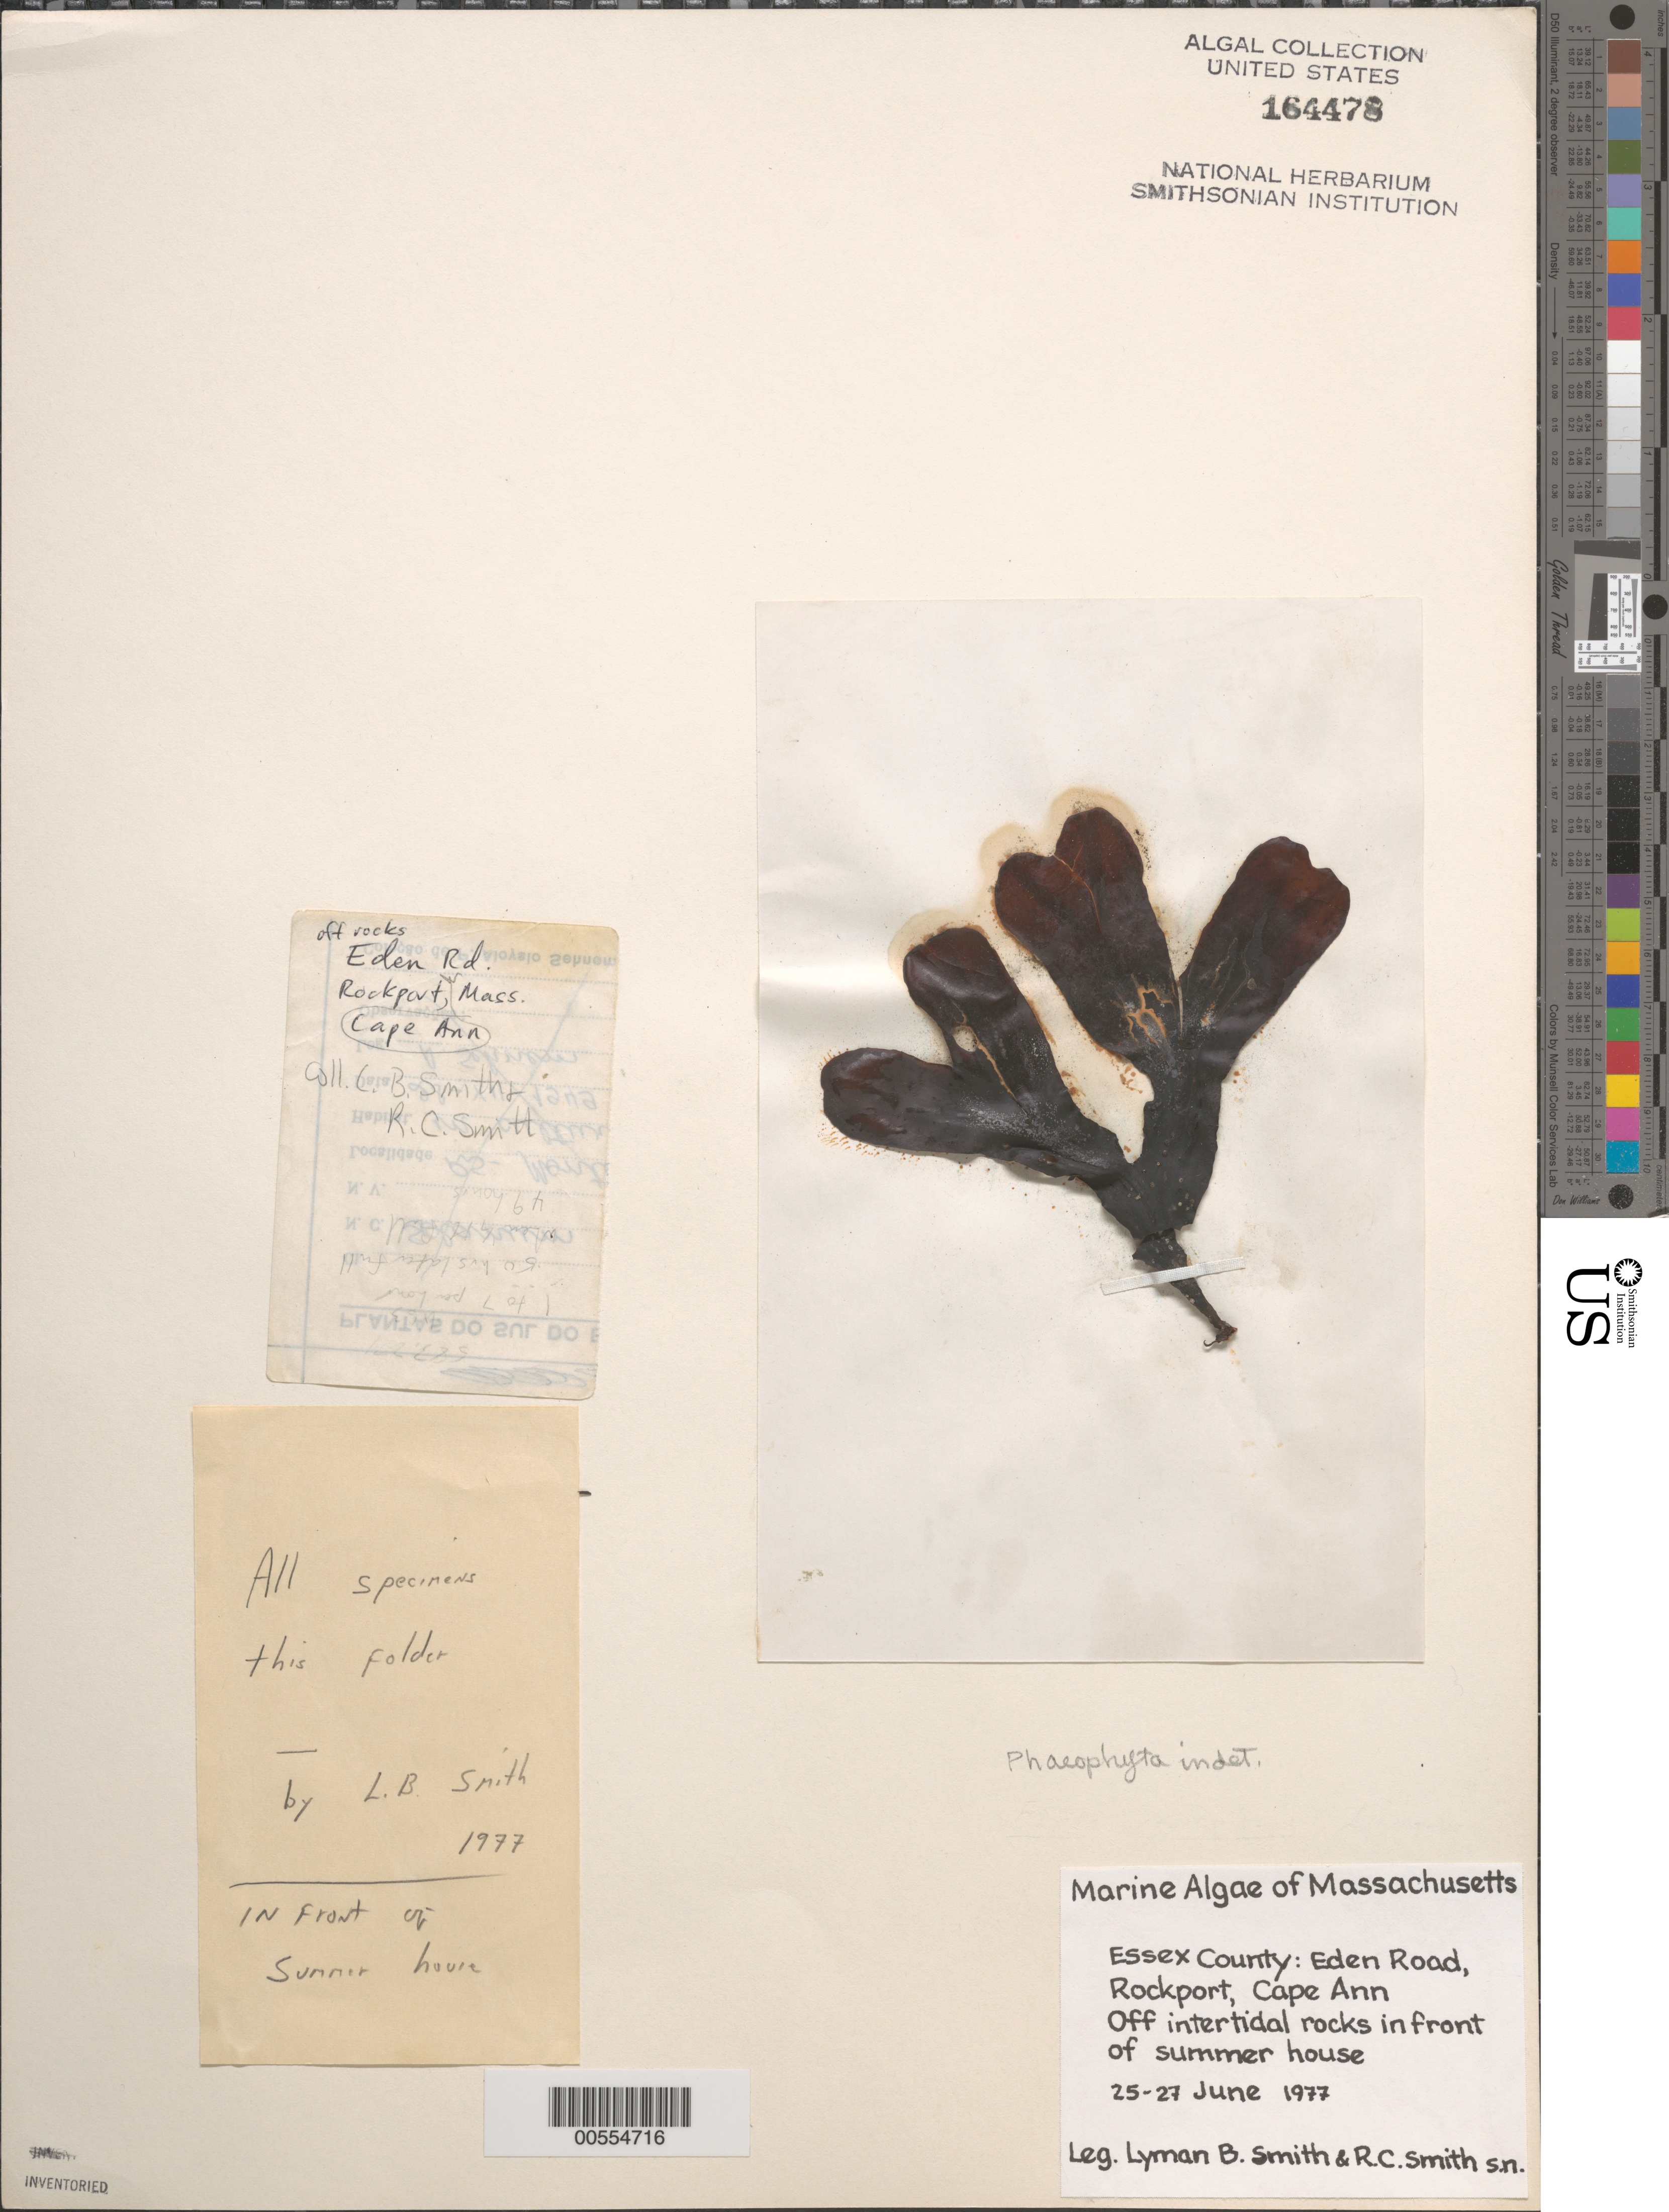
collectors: L. Smith & R. C. Smith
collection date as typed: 25 Jun 1977 to 27 Jun 1977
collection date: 1977-06-25/1977-06-27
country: United States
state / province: Massachusetts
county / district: Essex County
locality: Cape Ann, Rockport, Eden Road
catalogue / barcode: US 164478